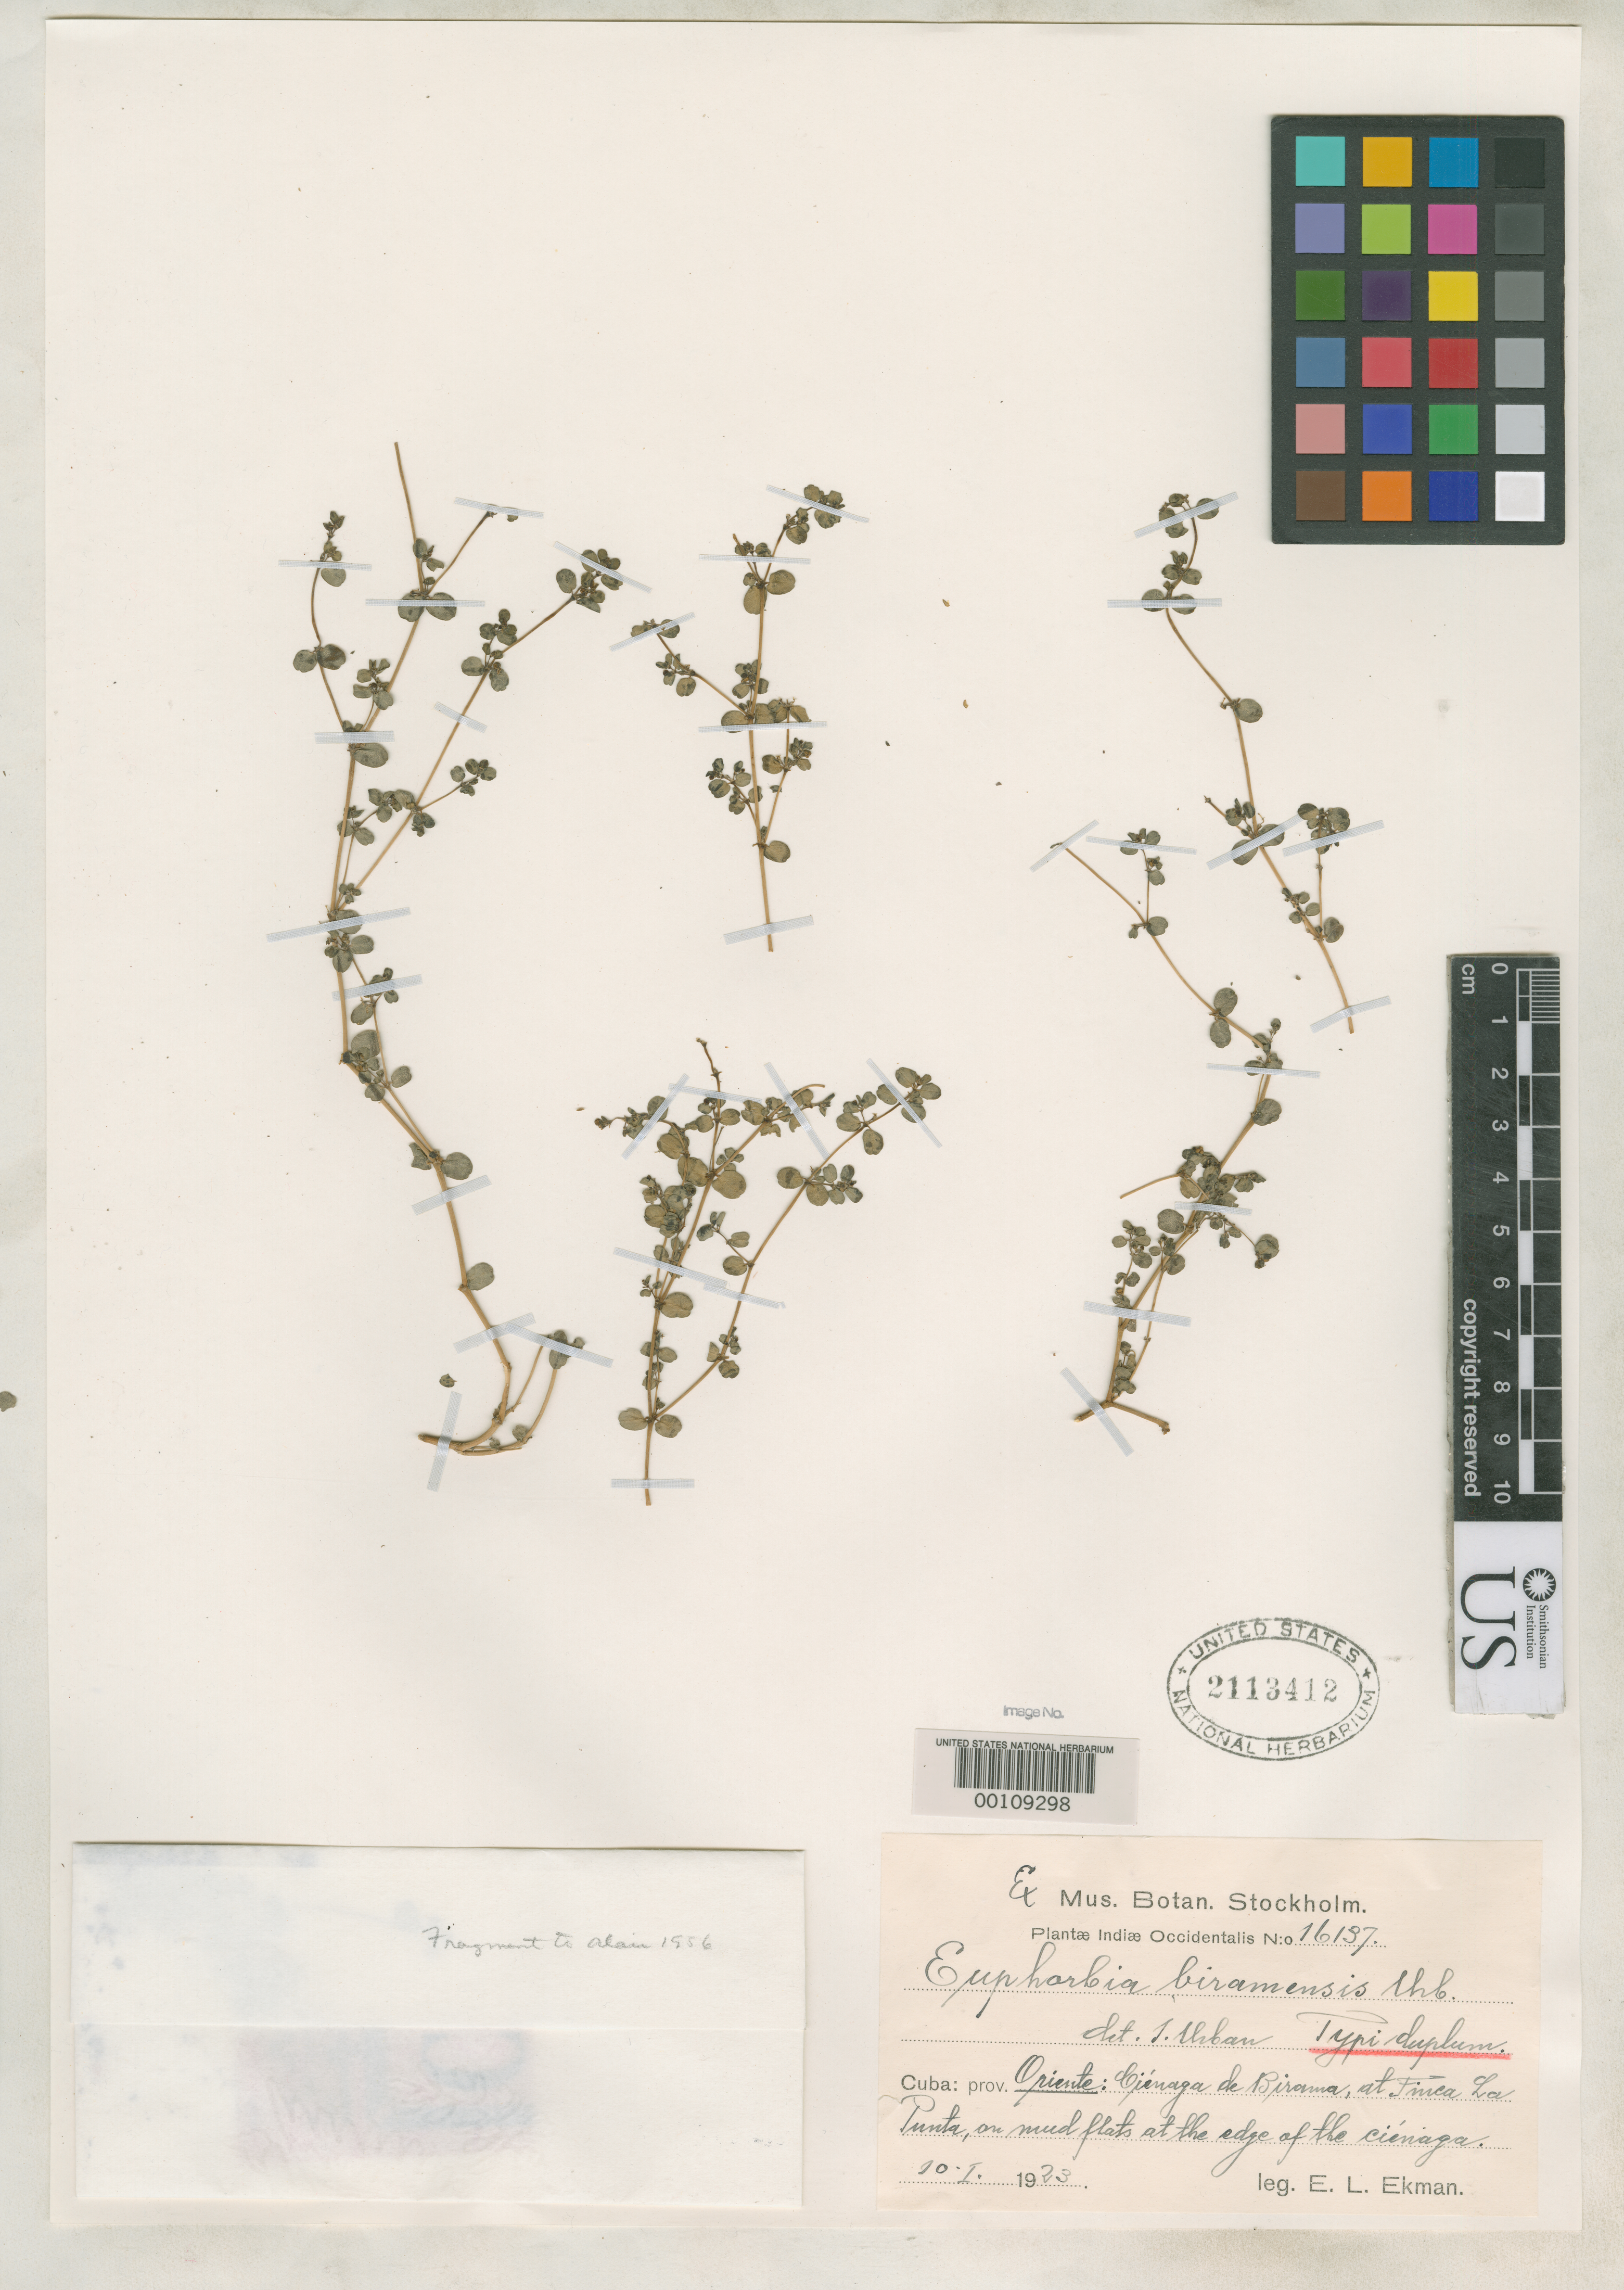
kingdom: Plantae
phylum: Tracheophyta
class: Magnoliopsida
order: Malpighiales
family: Euphorbiaceae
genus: Euphorbia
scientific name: Euphorbia biramensis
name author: Urb.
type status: Isotype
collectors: E. L. Ekman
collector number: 16137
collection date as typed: Jan 1923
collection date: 1923-01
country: Cuba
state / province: Oriente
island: Greater Antilles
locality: Finca La Punta.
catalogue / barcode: US 2113412